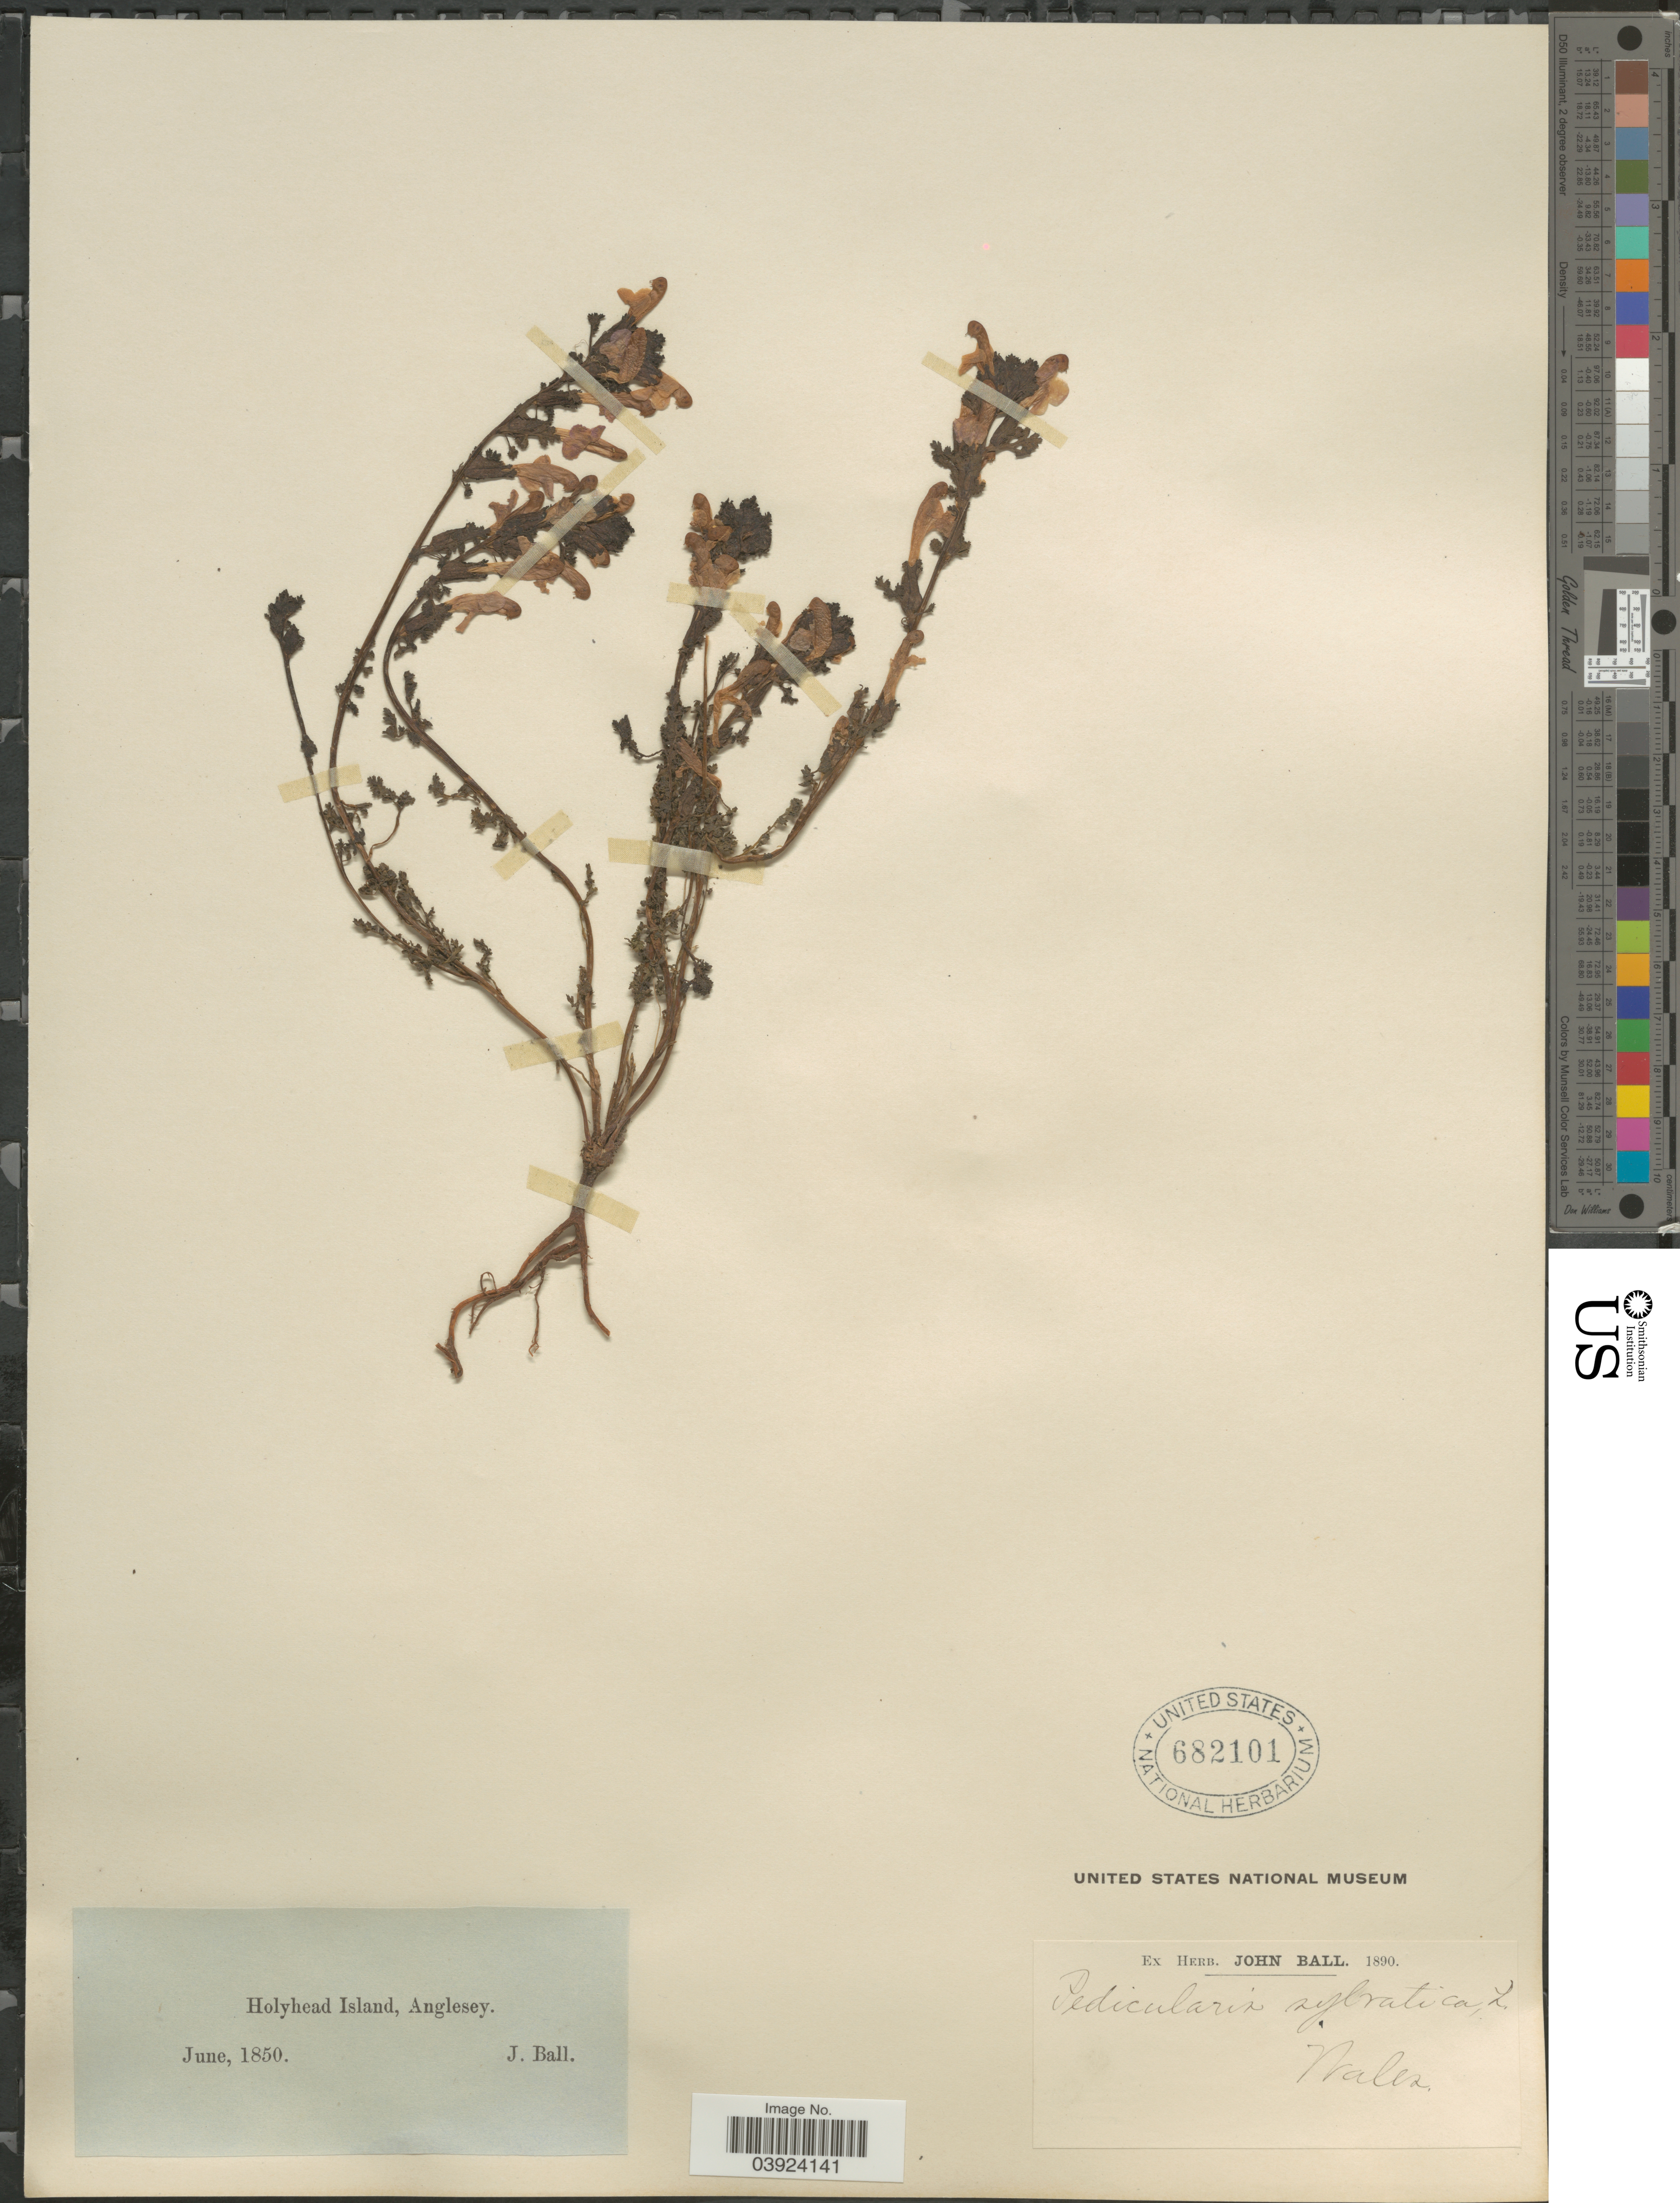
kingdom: Plantae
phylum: Tracheophyta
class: Magnoliopsida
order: Lamiales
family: Orobanchaceae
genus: Pedicularis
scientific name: Pedicularis sylvatica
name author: L.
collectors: J. Ball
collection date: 1850-06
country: United Kingdom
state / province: England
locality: Holyhead Island, Anglesey.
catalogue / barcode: US 682101